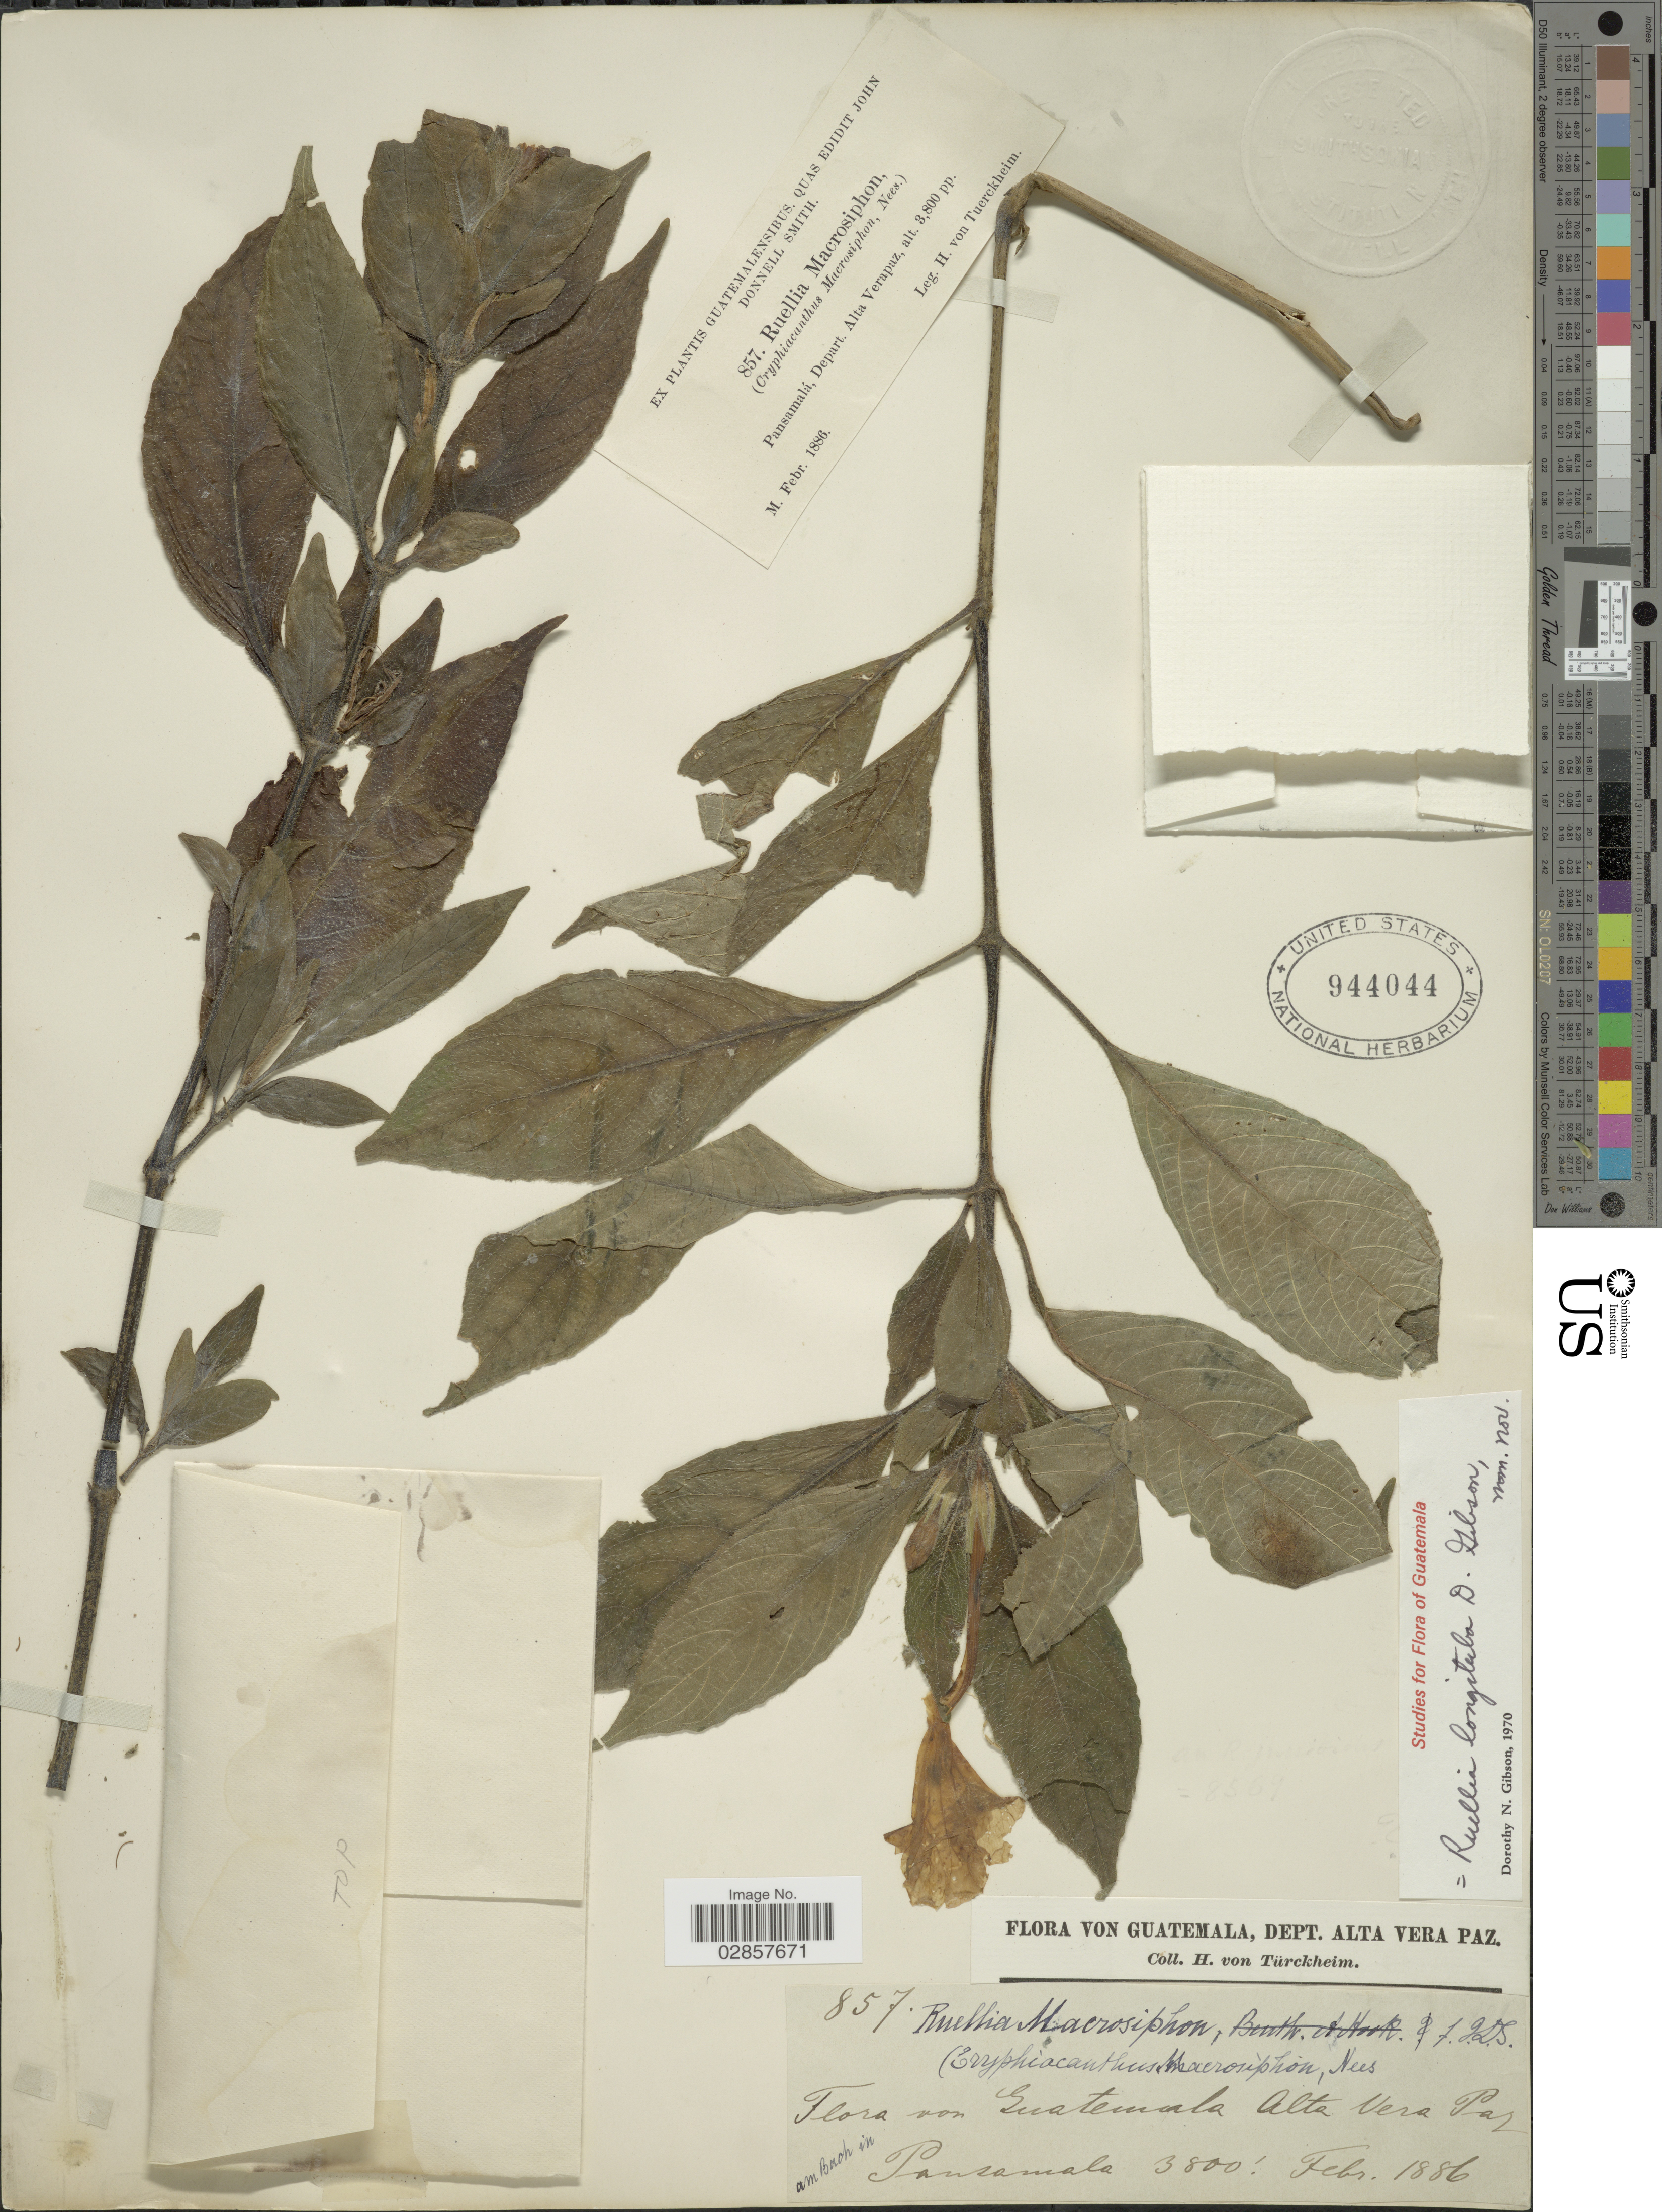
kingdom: Plantae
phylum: Tracheophyta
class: Magnoliopsida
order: Lamiales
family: Acanthaceae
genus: Ruellia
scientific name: Ruellia longituba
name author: D.N. Gibson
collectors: H. von Türckheim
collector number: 857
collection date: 1886-02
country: Guatemala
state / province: Alta Verapaz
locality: Dept. Alta Vera Paz, Pansamalá.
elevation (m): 1158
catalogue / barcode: US 944044